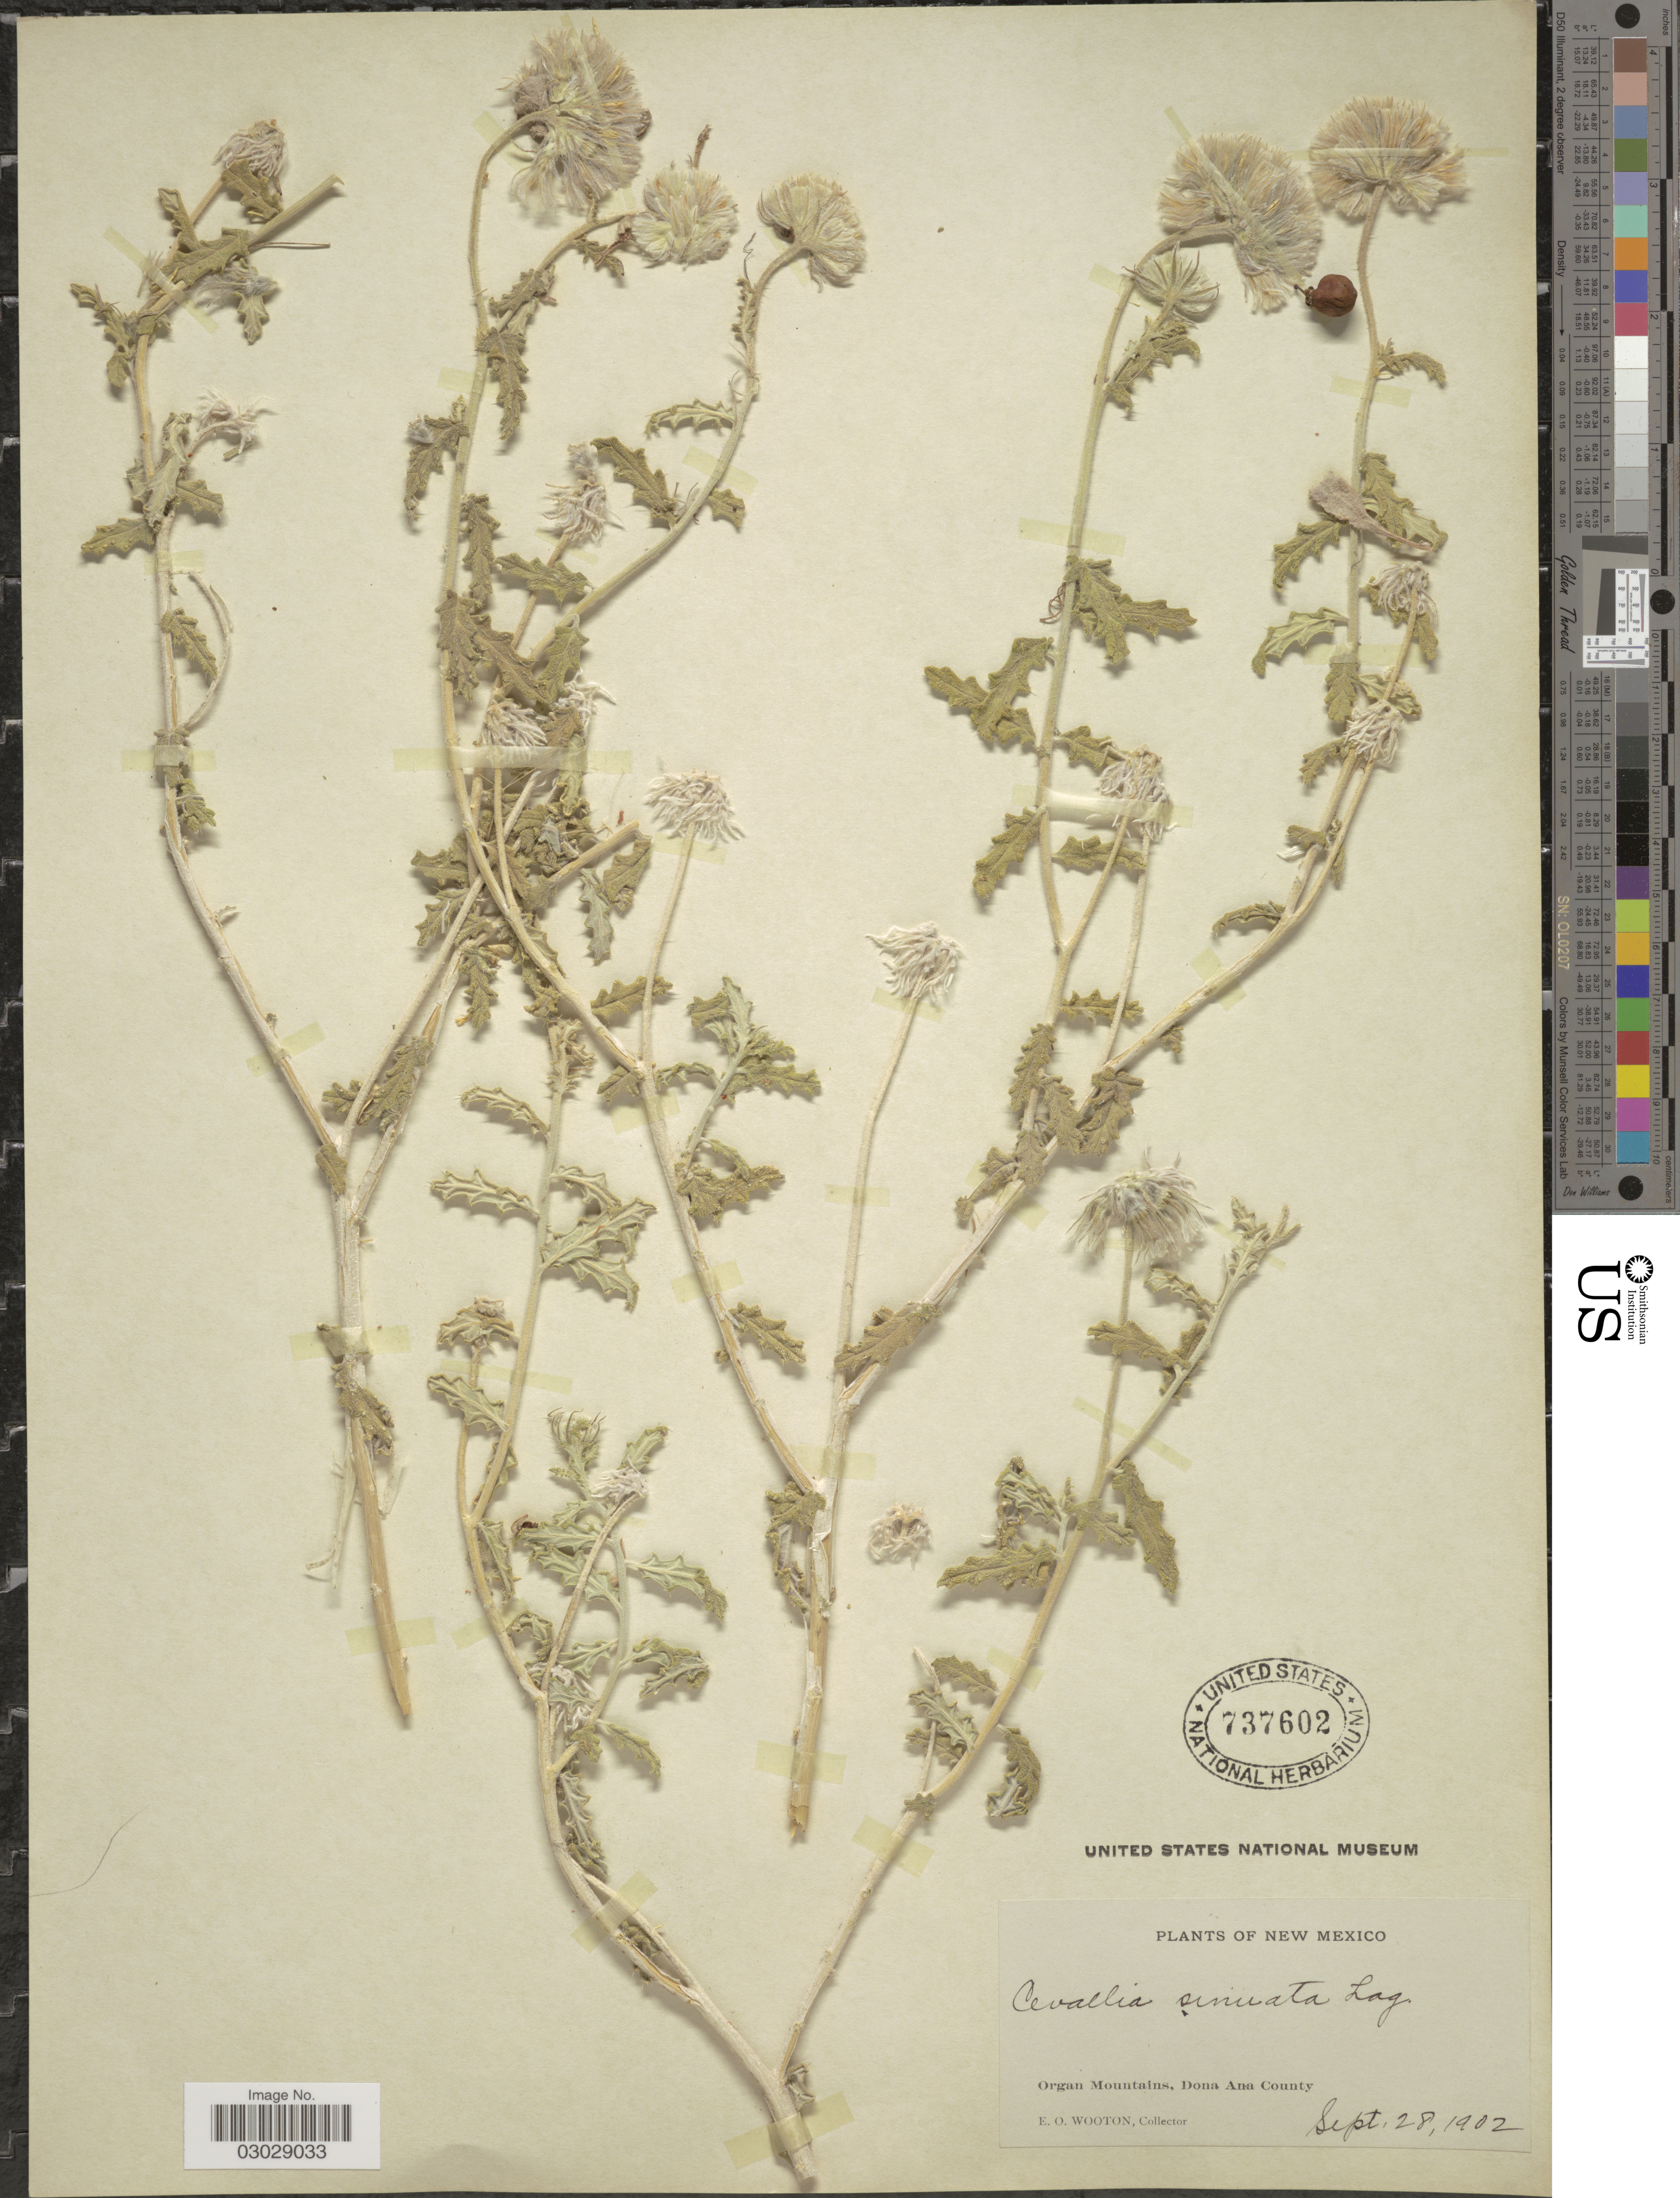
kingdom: Plantae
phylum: Tracheophyta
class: Magnoliopsida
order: Cornales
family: Loasaceae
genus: Cevallia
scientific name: Cevallia sinuata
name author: Lag.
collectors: E. O. Wooton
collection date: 1902-09-28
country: United States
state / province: New Mexico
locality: Organ Mountains, Dona Ana County.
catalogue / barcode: US 737602